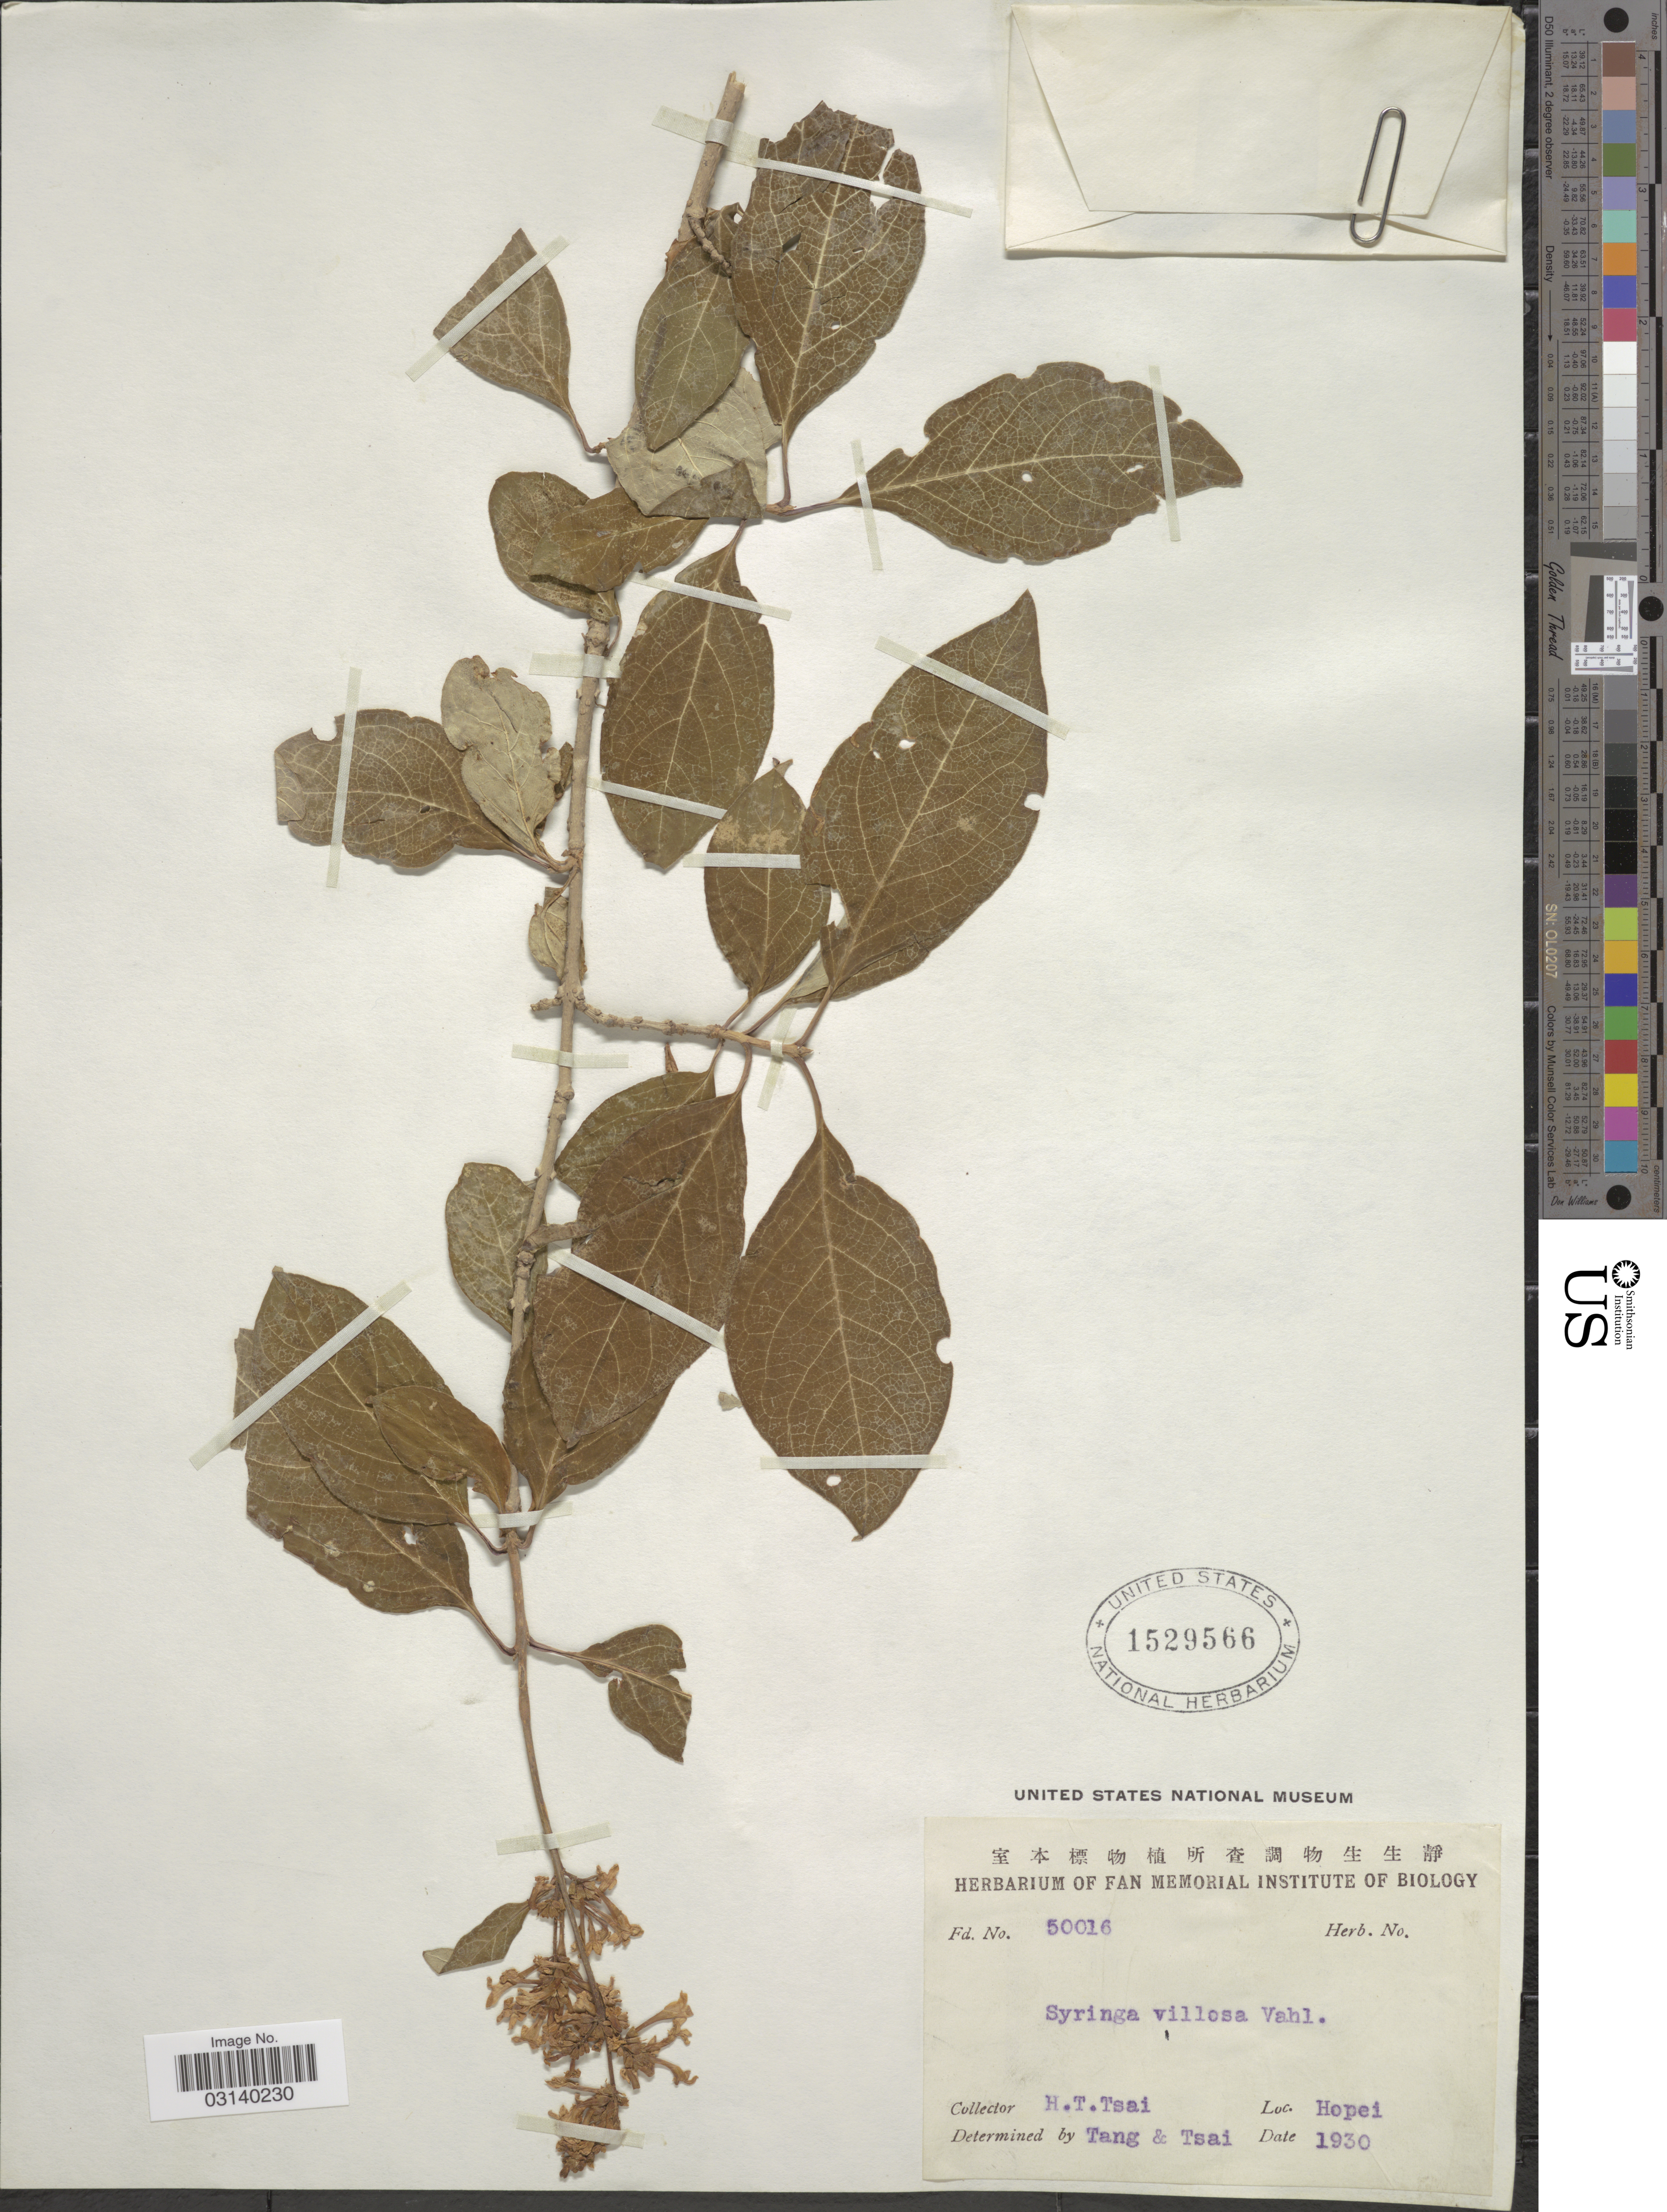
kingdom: Plantae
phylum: Tracheophyta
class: Magnoliopsida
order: Lamiales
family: Oleaceae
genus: Syringa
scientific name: Syringa villosa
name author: Vahl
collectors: H. Tsai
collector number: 50016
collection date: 1930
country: China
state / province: Hebei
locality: Hopei.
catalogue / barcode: US 1529566